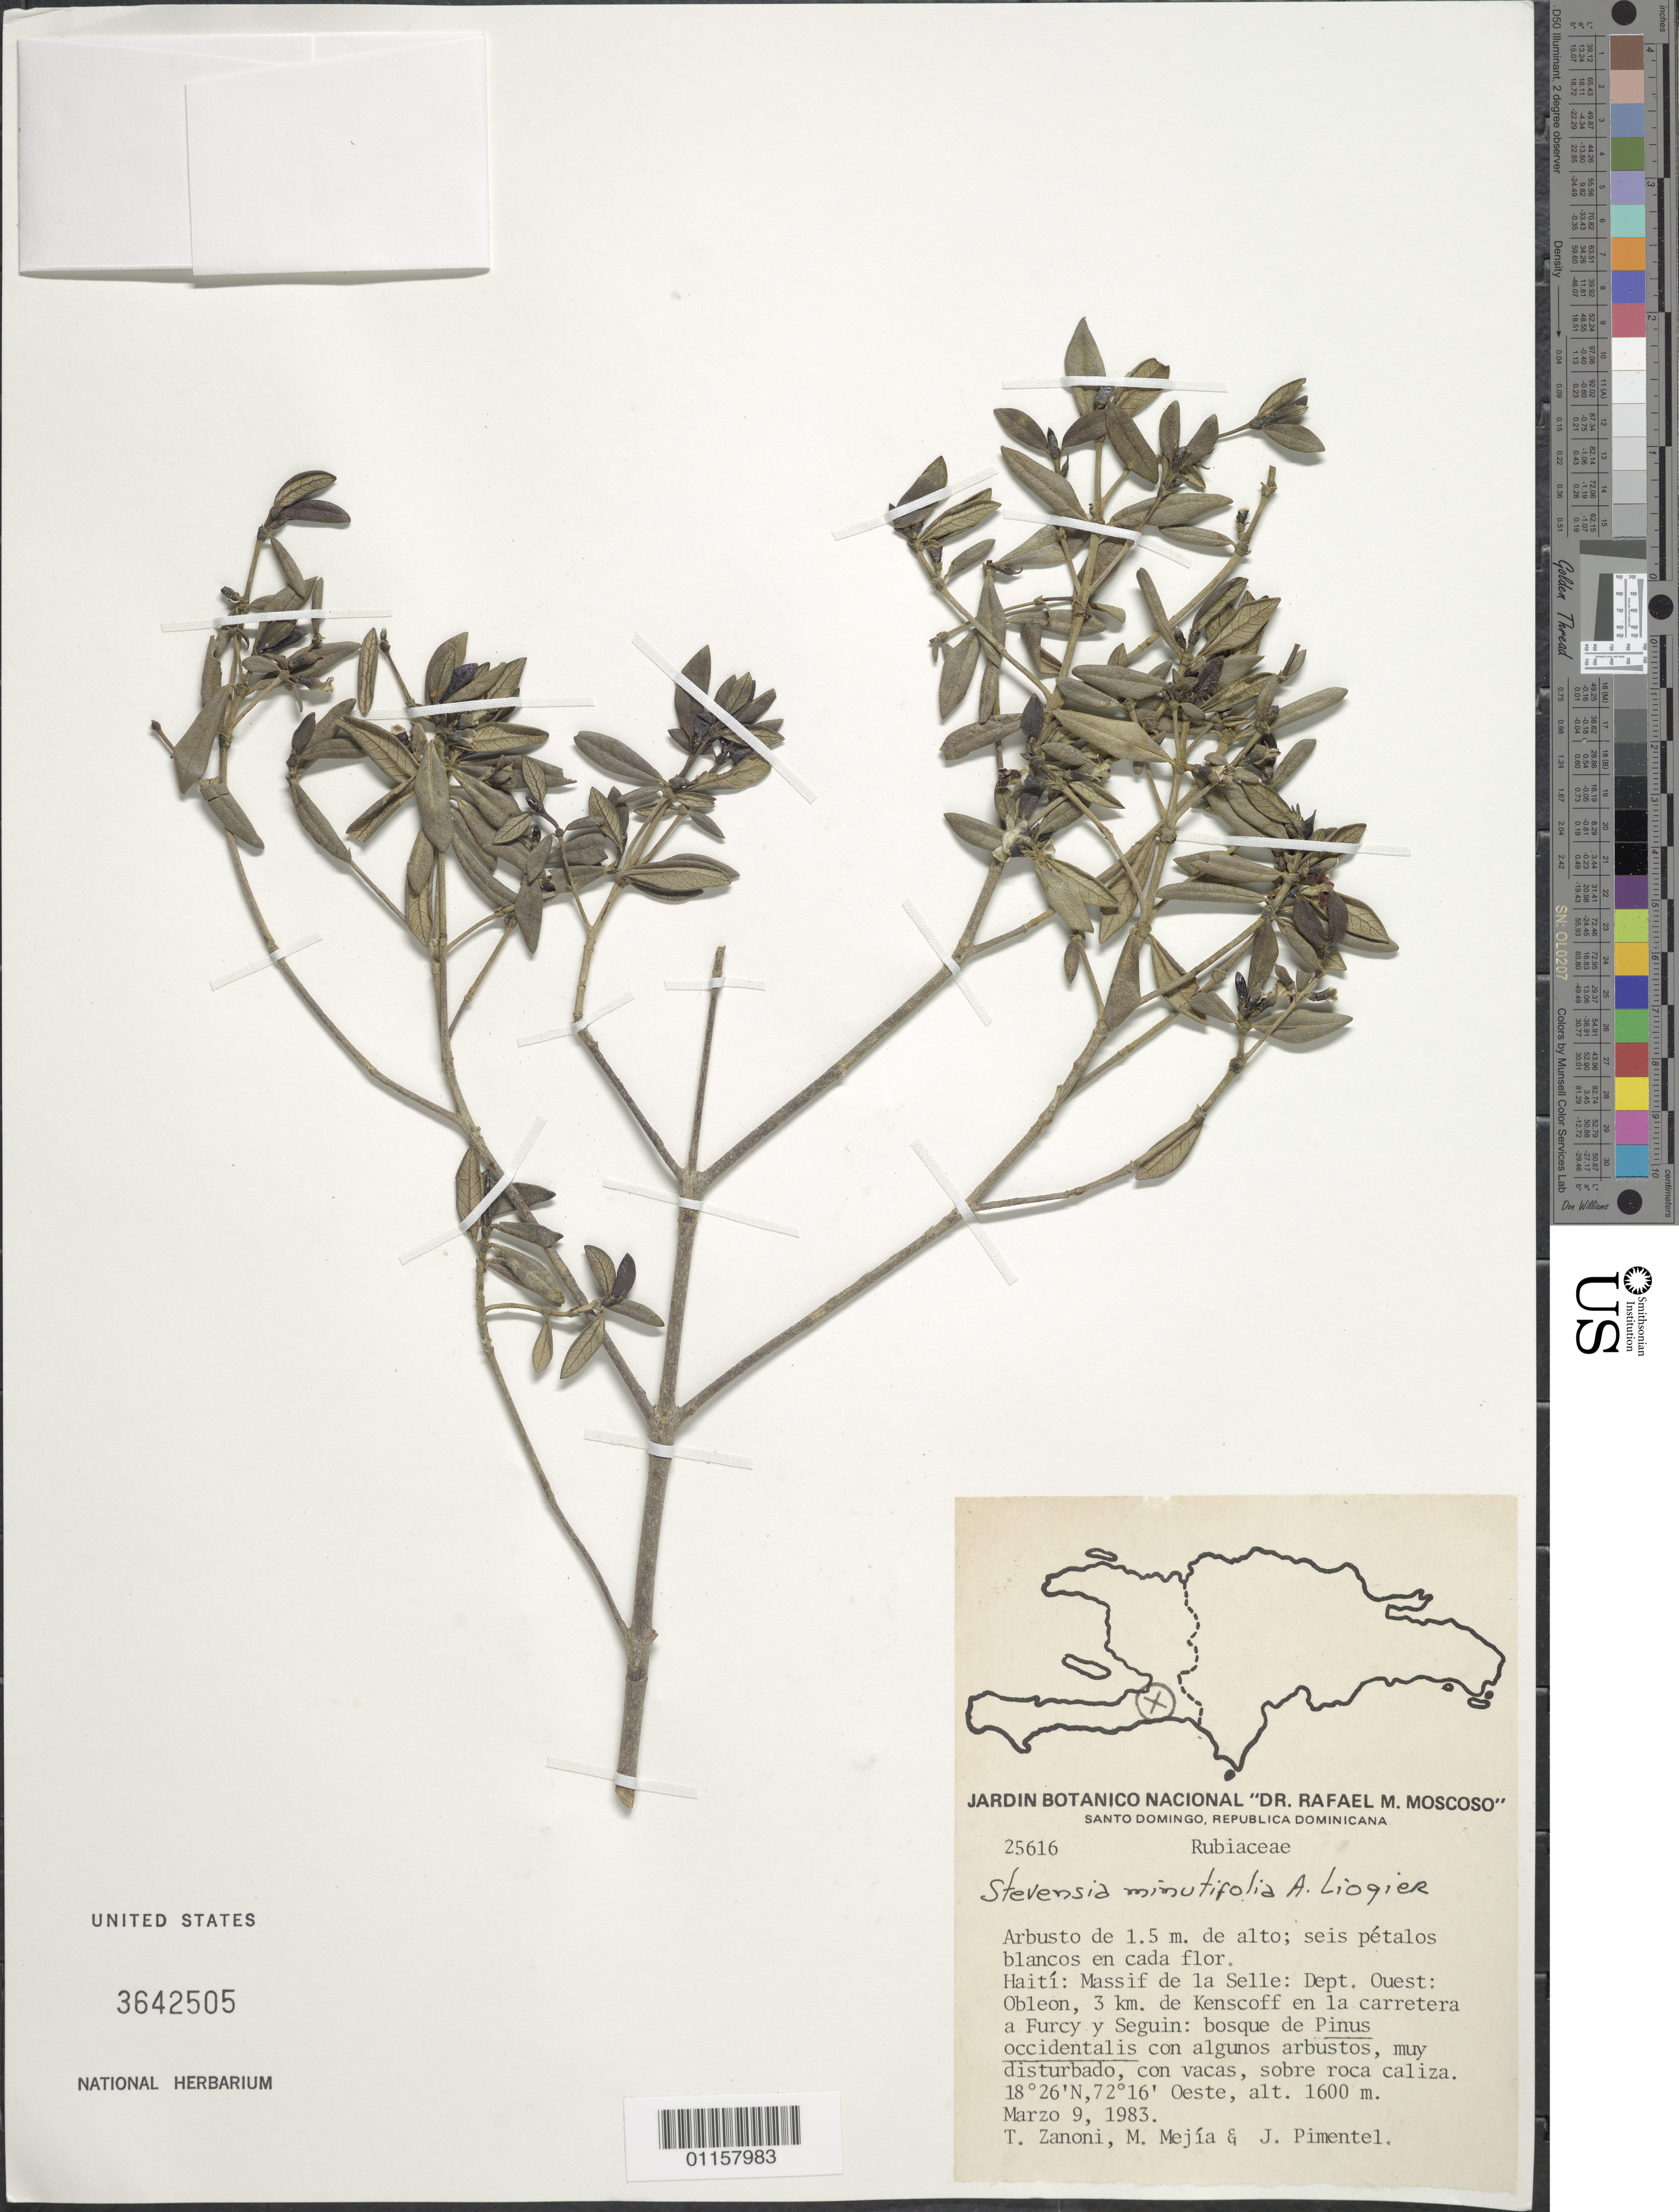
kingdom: Plantae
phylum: Tracheophyta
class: Magnoliopsida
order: Gentianales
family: Rubiaceae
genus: Stevensia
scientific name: Stevensia minutifolia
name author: Alain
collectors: T. A. Zanoni, M. Mejia & J. Pimentel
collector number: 25616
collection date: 1983-03-09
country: Haiti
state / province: Ouest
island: Hispaniola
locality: Massif de la Selle, 3 km de Kenscoff enla carretera a Furcy y Seguin.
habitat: Bosque de Pinus occidentalis con algunos arbustos, muy disturbado, con vacas, sobre roca caliza.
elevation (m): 1600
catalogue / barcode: US 3642505